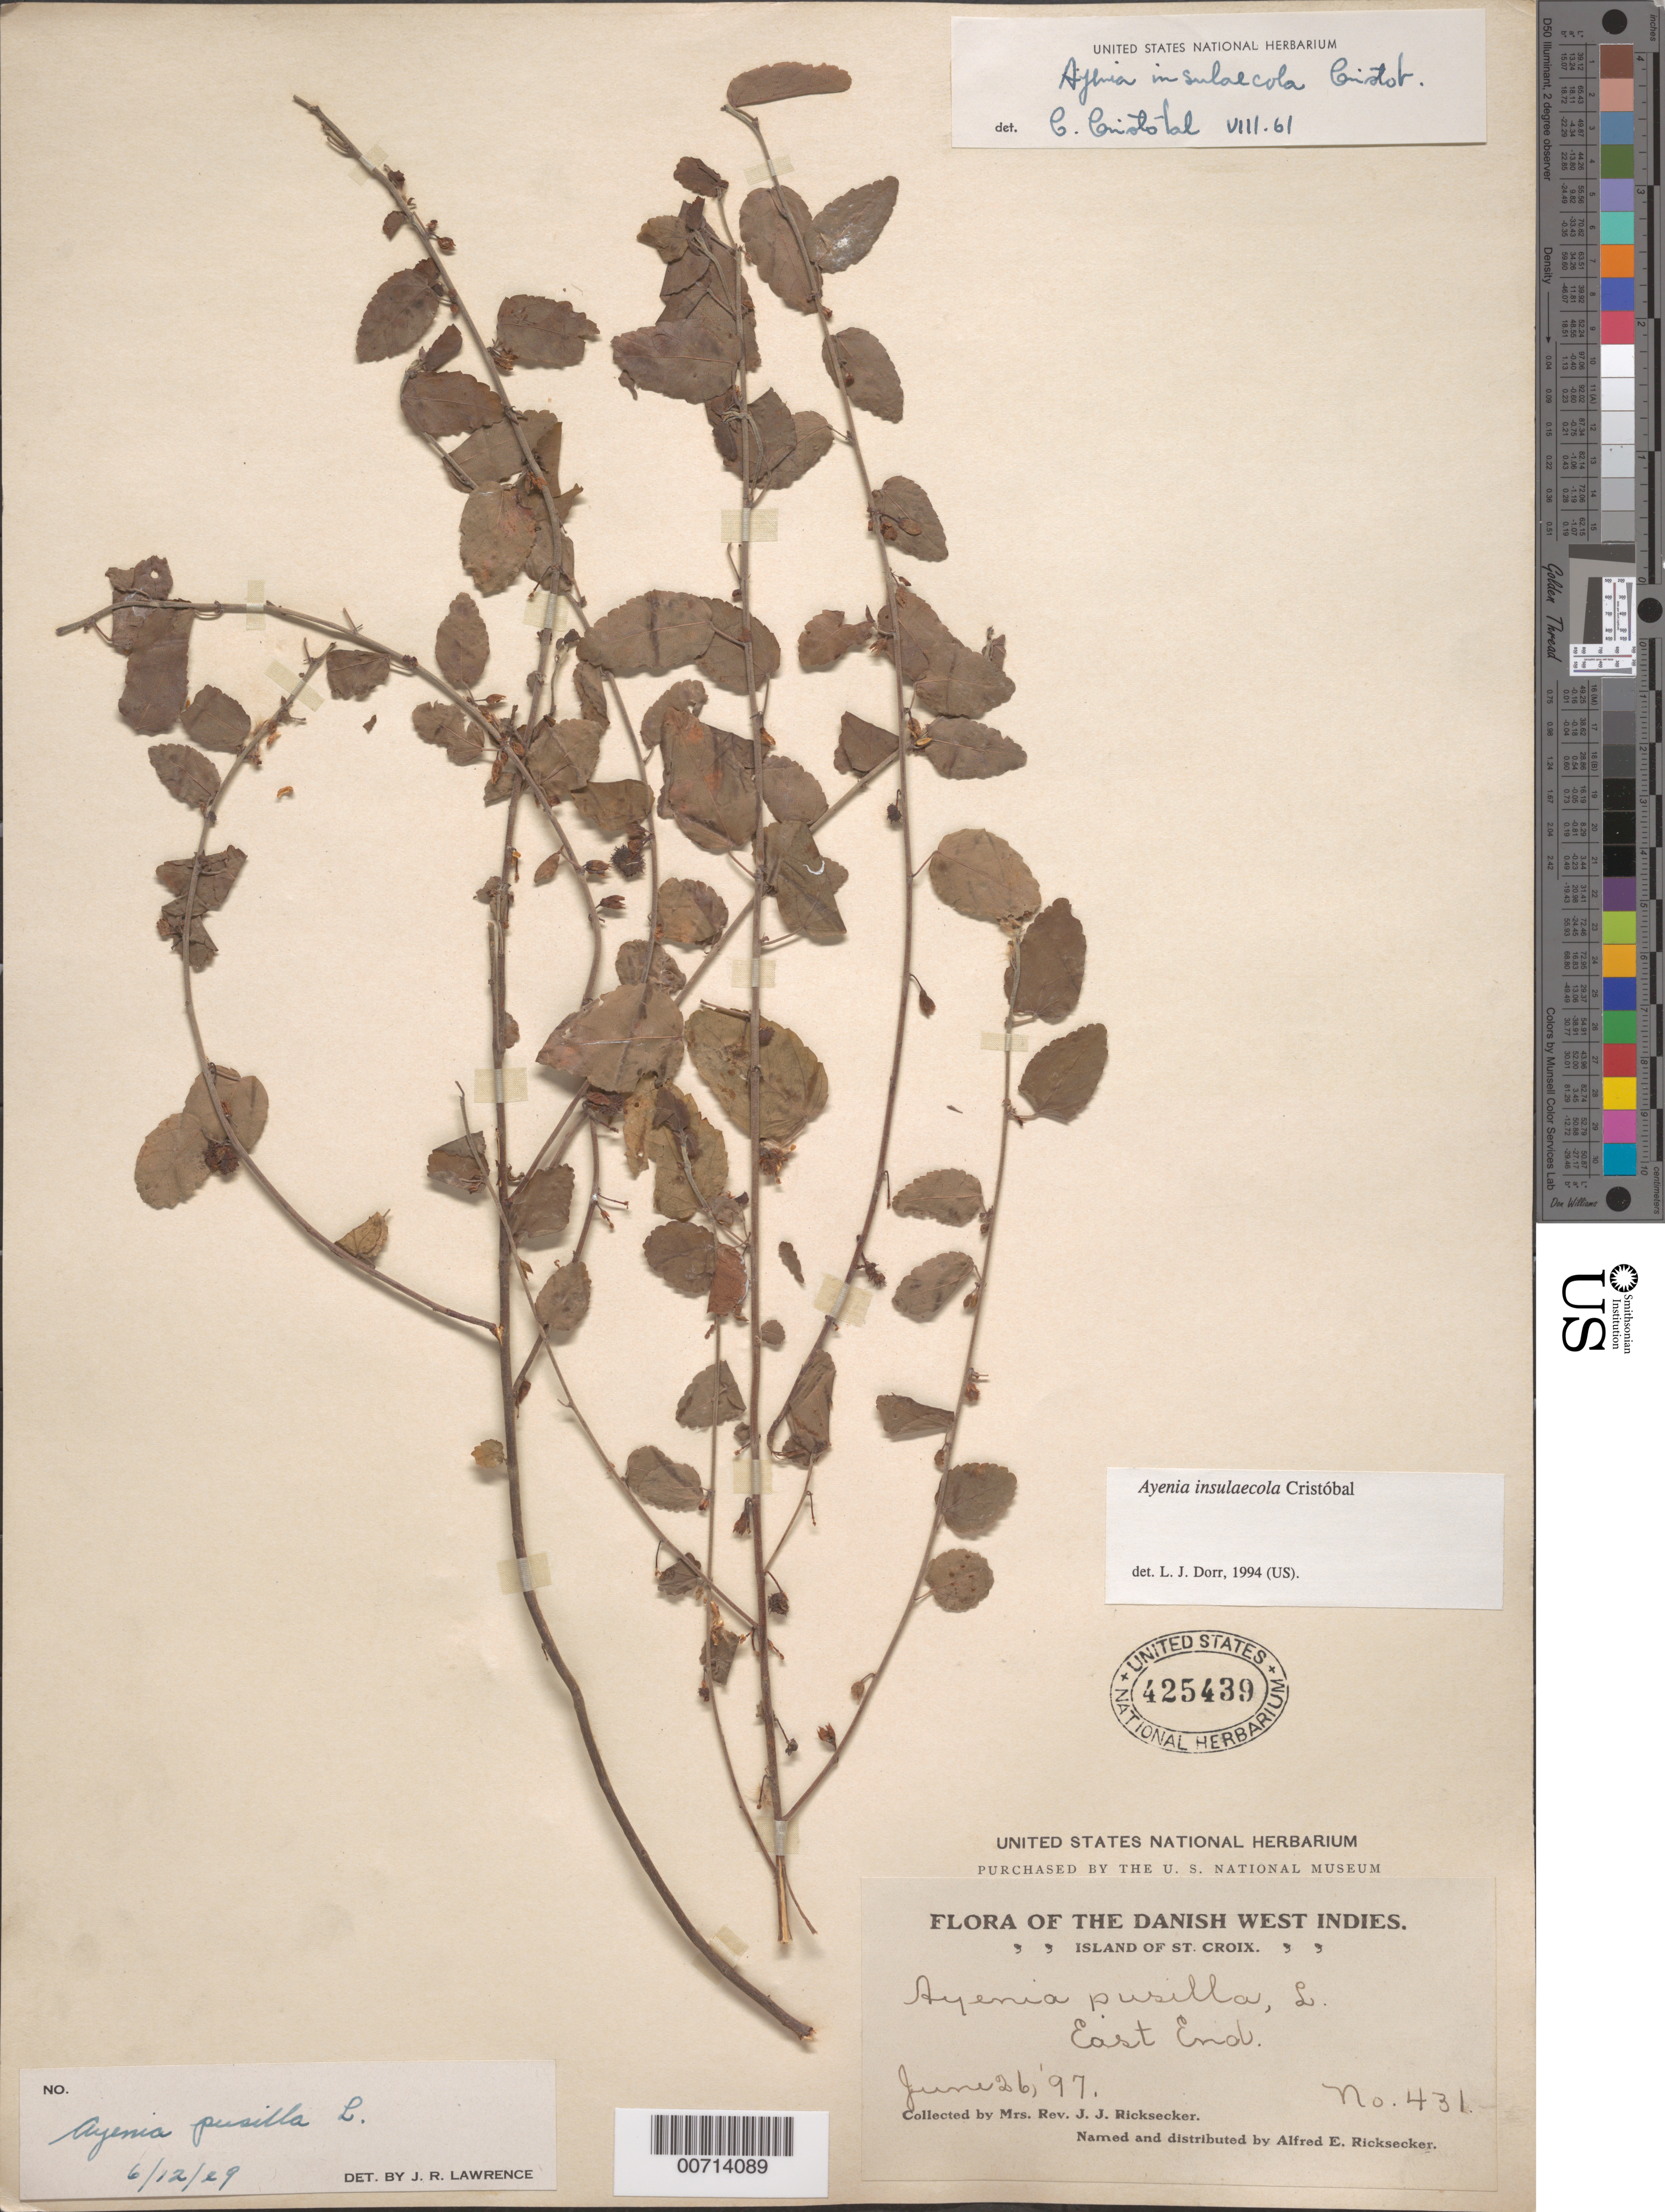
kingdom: Plantae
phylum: Tracheophyta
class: Magnoliopsida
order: Malvales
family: Malvaceae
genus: Ayenia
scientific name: Ayenia insulicola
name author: Cristóbal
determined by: Dorr, L. J., (BOT), Smithsonian Institution - National Museum of Natural History (UNITED STATES)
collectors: L. A. Ricksecker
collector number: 431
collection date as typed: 26 Jun 1897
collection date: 1897-06-26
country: U.S. Virgin Islands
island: St. Croix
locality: East End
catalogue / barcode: US 425439